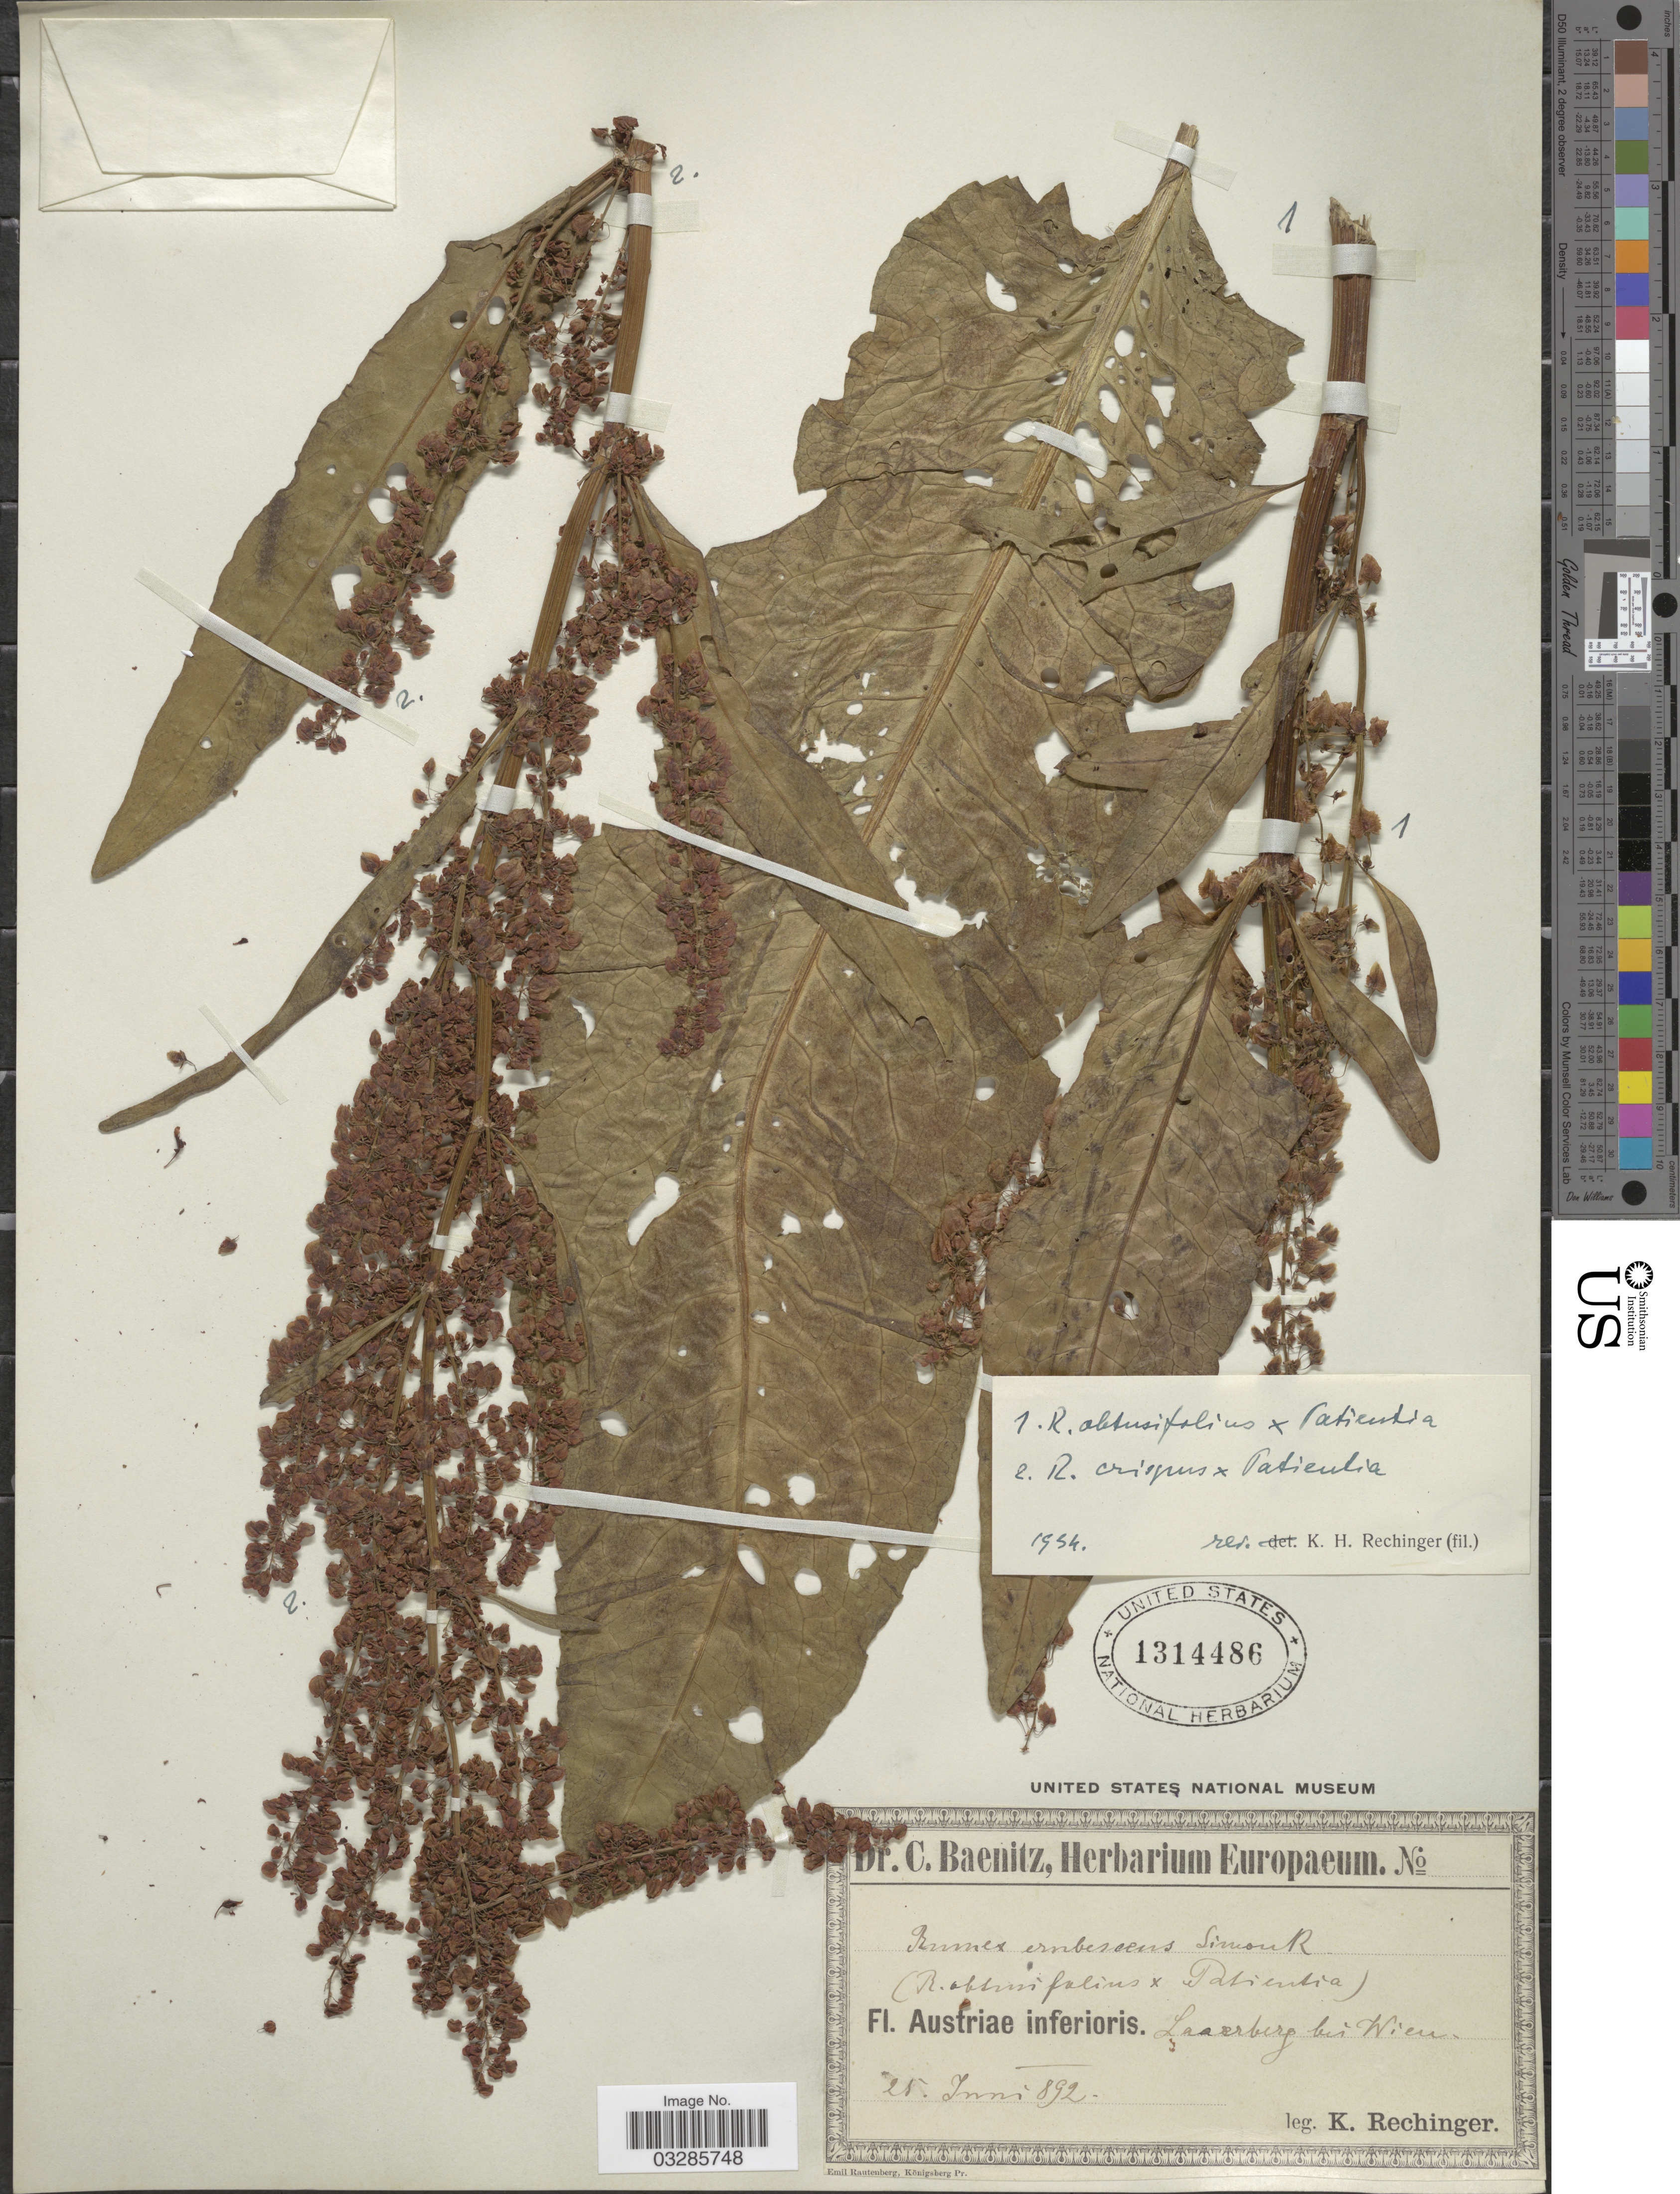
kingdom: Plantae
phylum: Tracheophyta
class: Magnoliopsida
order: Caryophyllales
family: Polygonaceae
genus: Rumex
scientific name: Rumex obtusifolius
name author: L.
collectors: K. Rechinger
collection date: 1892-06-25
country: Austria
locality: Austriae inferioris. Laaerberg bei Wien.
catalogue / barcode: US 1314486